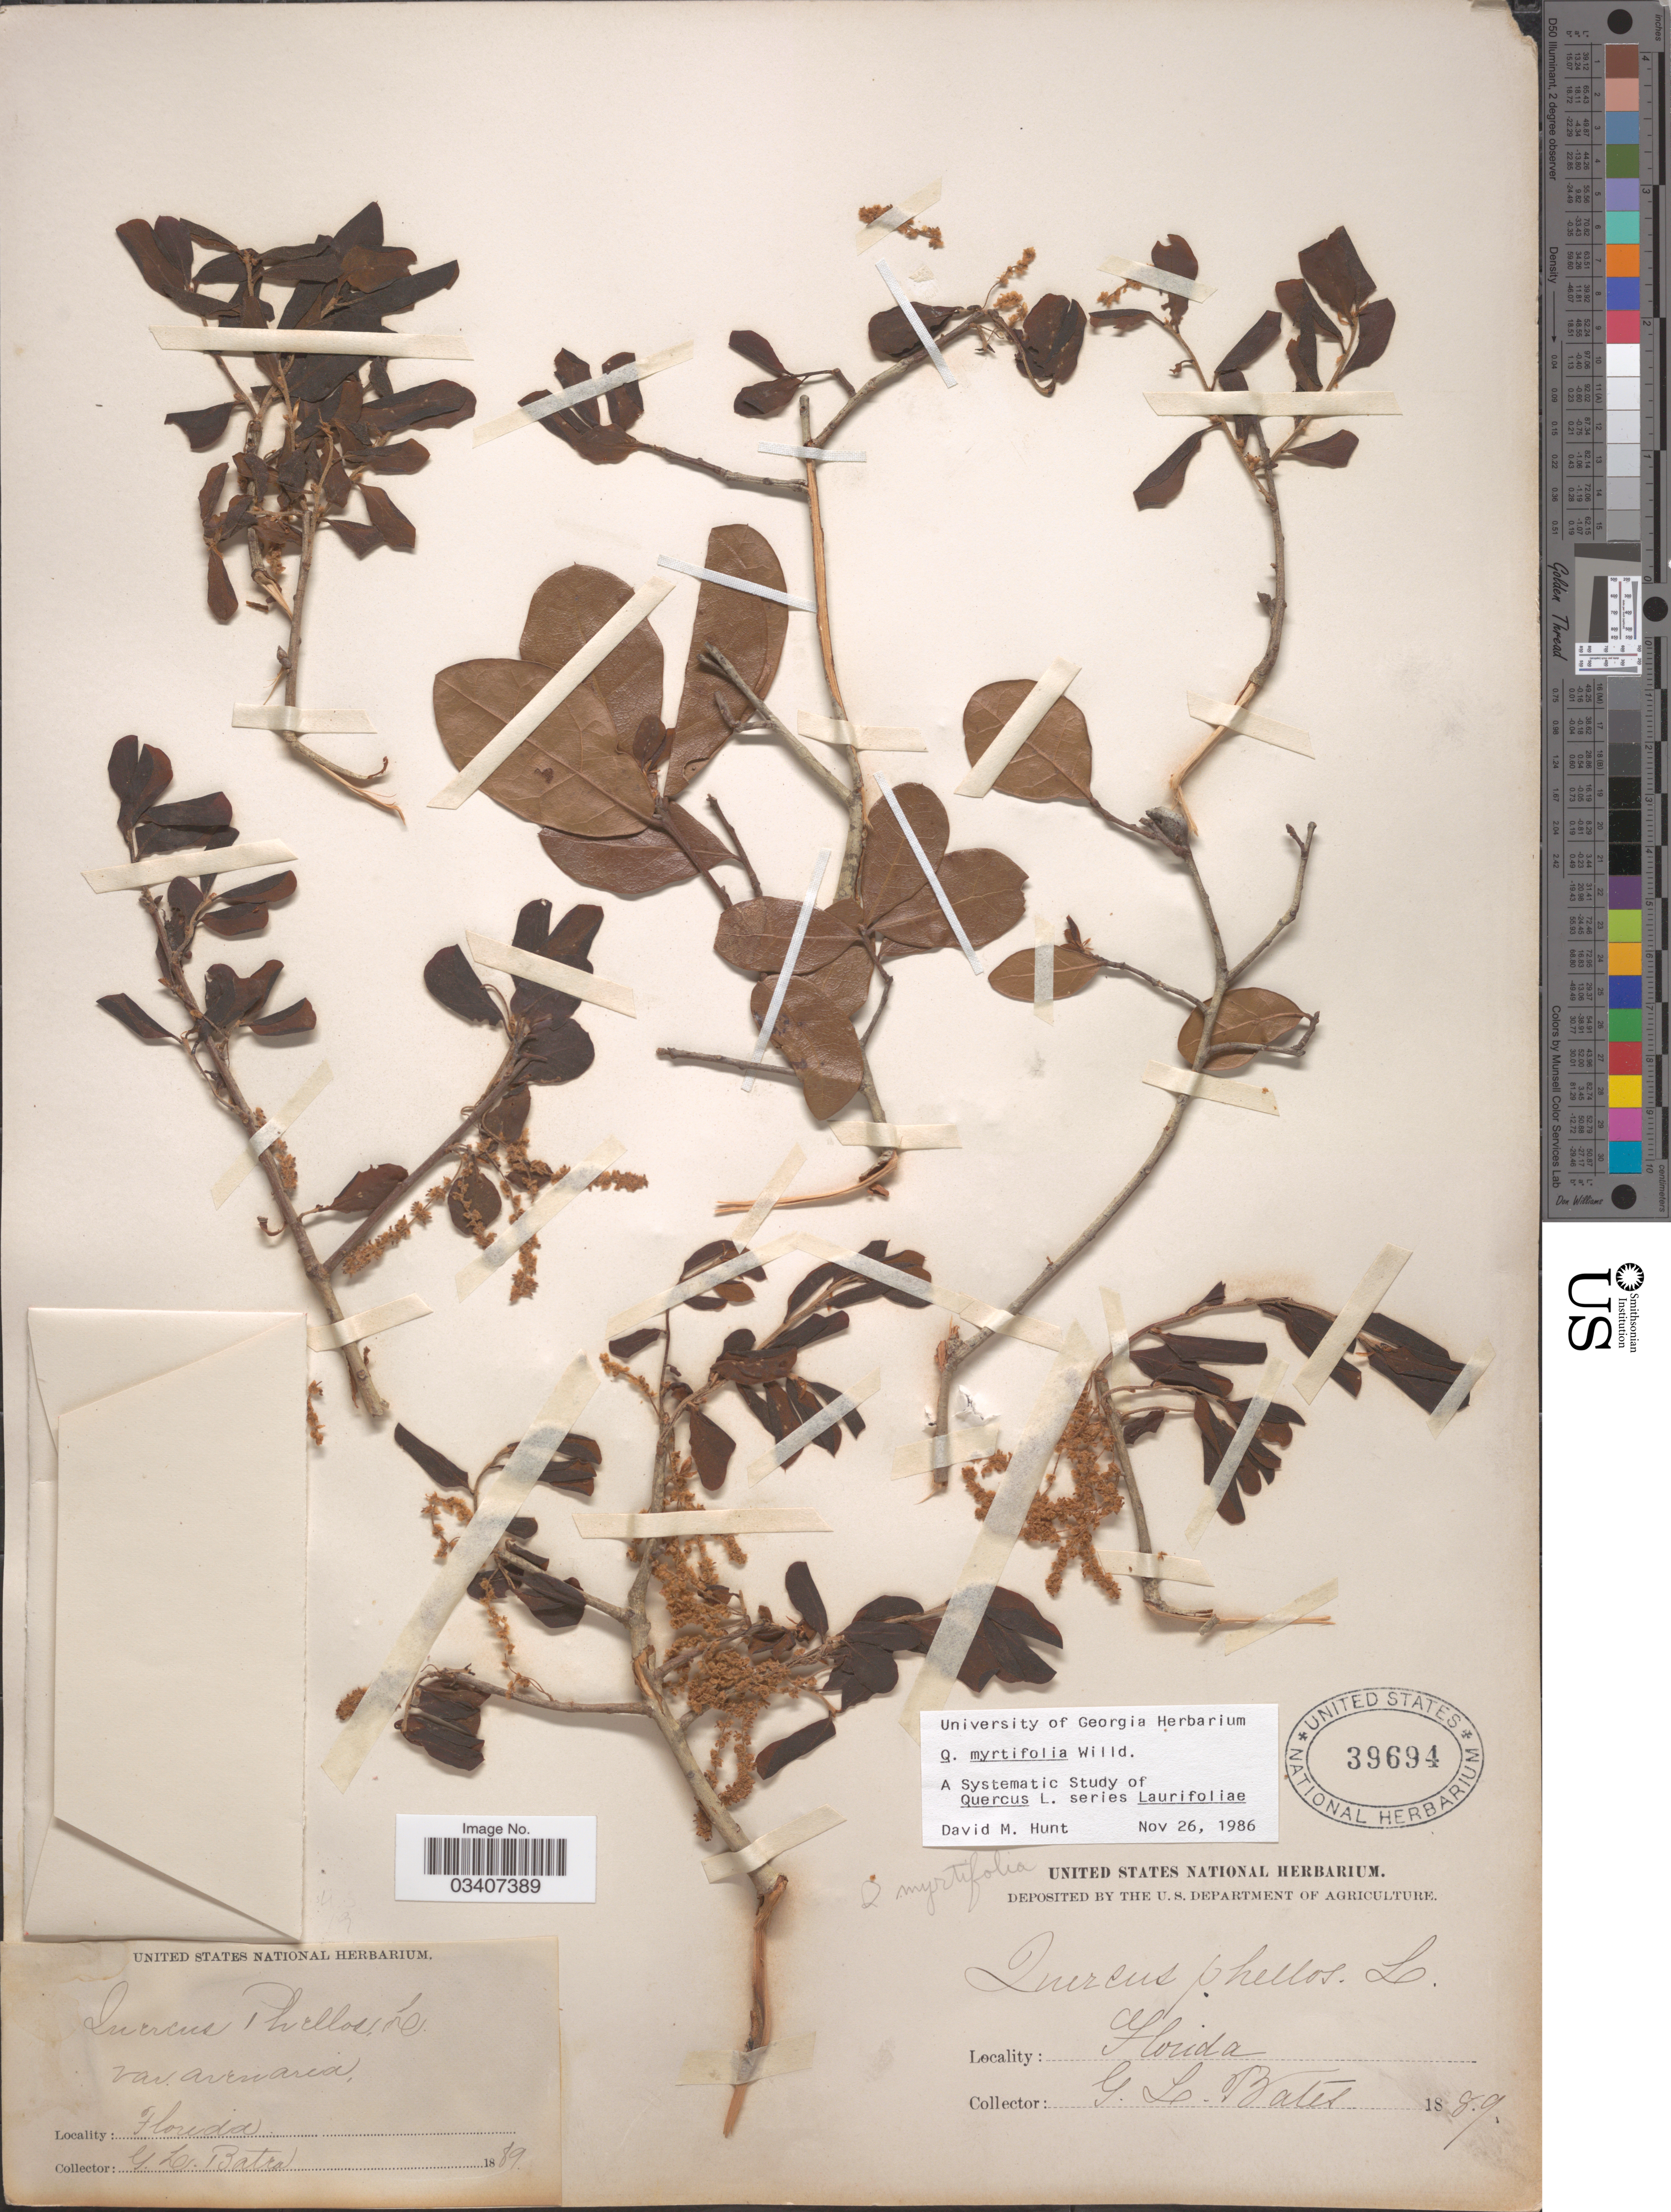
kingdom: Plantae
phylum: Tracheophyta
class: Magnoliopsida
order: Fagales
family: Fagaceae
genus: Quercus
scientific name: Quercus myrtifolia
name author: Willd.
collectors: G. Bates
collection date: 1889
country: United States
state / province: Florida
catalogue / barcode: US 39694